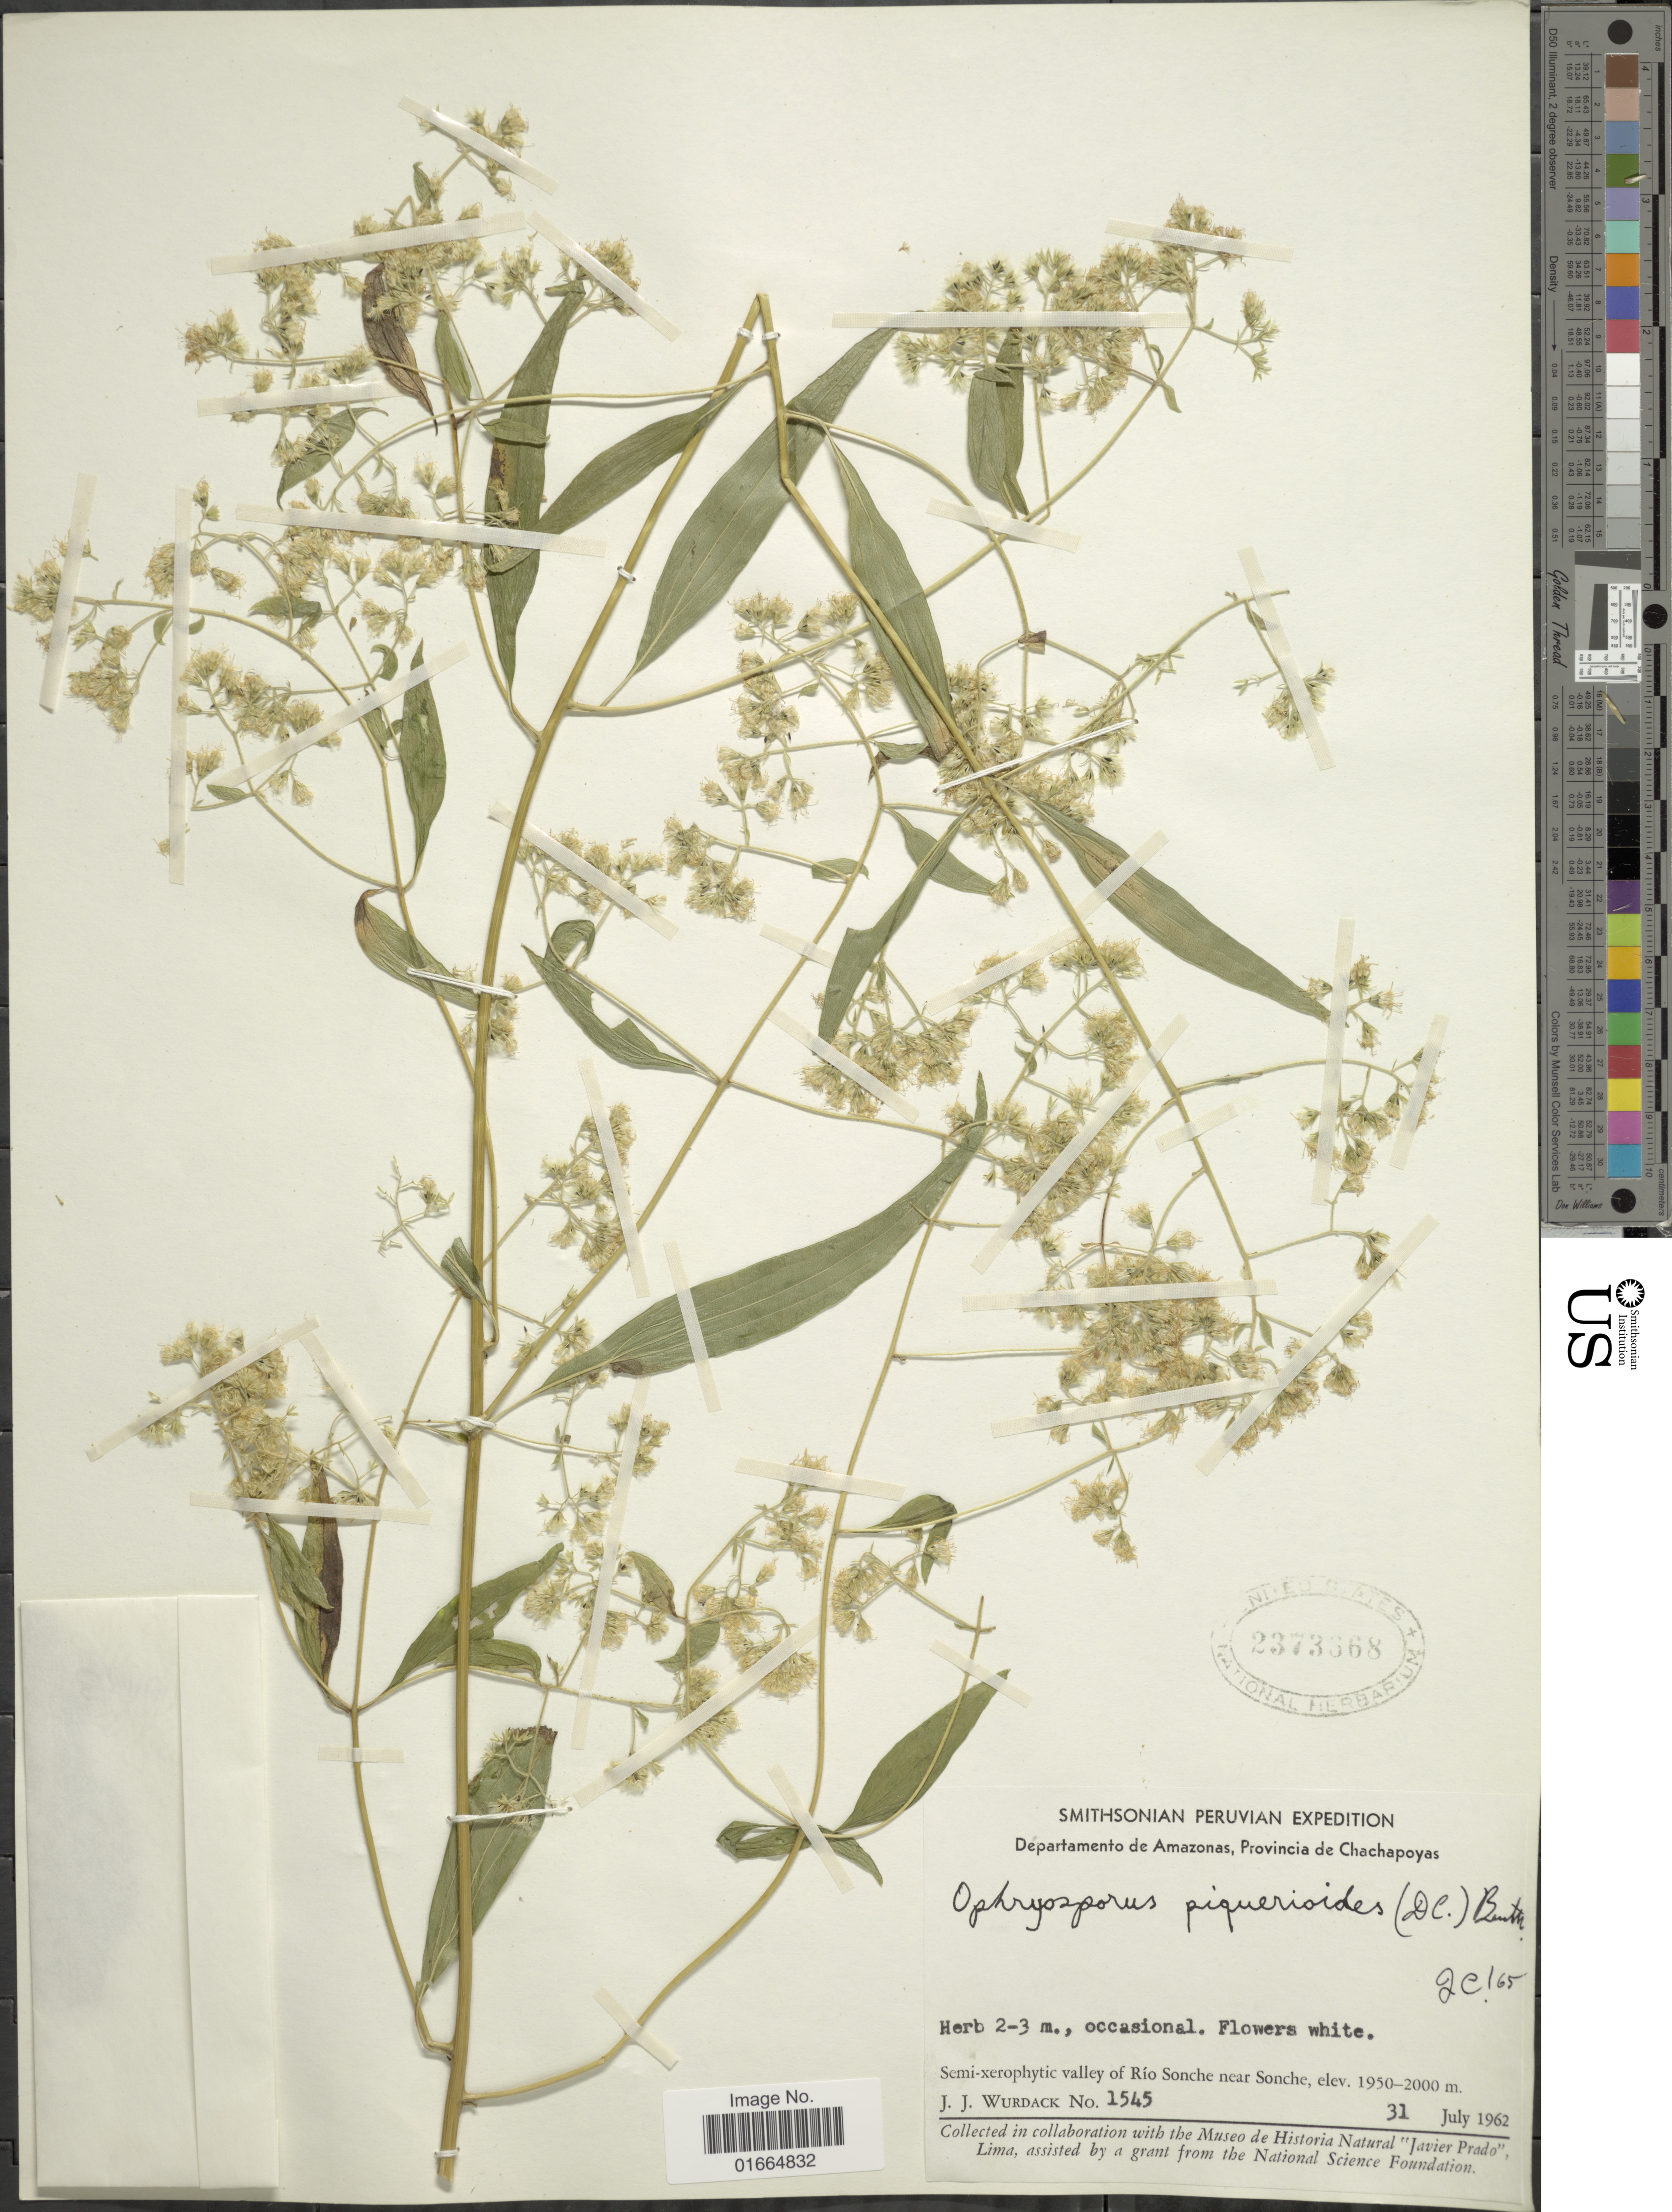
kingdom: Plantae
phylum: Tracheophyta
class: Magnoliopsida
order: Asterales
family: Asteraceae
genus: Ophryosporus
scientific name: Ophryosporus piquerioides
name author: (DC.) Benth. ex Baker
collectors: J. J. Wurdack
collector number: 1545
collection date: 1962-07-31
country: Peru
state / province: Amazonas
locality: Departamento de Amazonas, Provincia de Chachapoyas. Semi-xerophytic valley of Rio Sonche near Sonche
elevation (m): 1950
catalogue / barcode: US 2373668